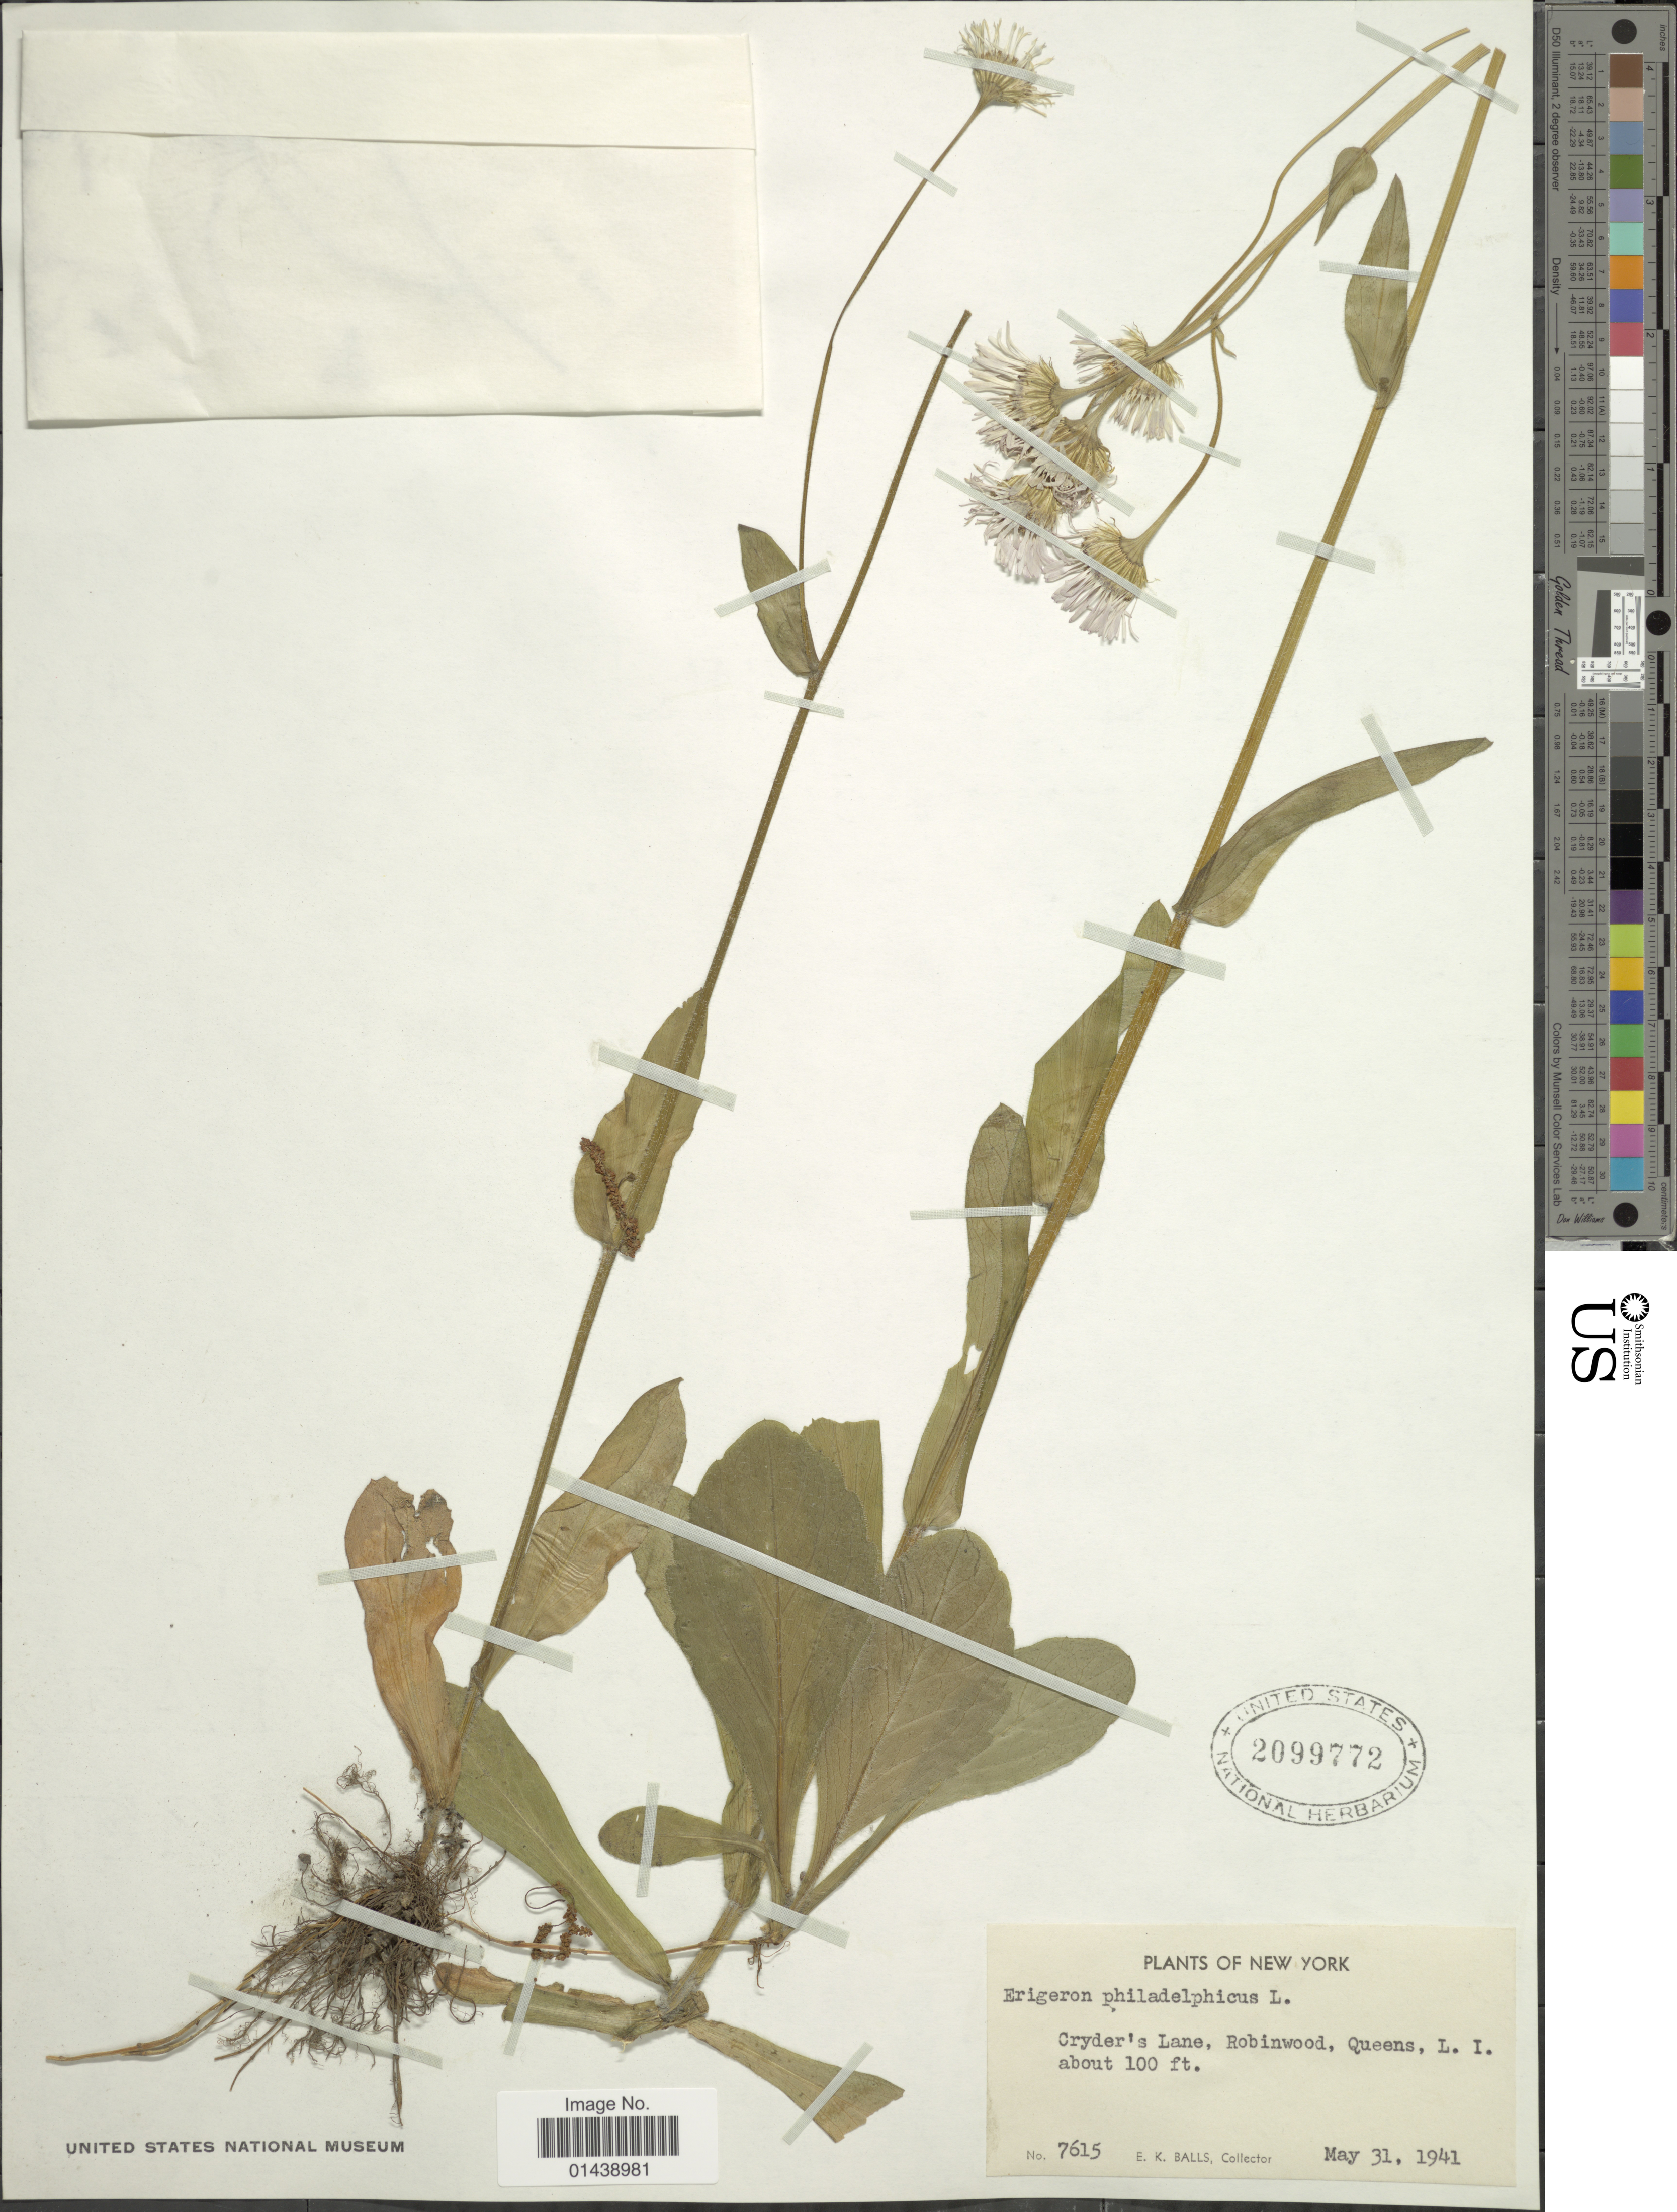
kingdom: Plantae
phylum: Tracheophyta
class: Magnoliopsida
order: Asterales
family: Asteraceae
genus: Erigeron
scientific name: Erigeron philadelphicus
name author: L.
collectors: E. K. Balls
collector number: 7615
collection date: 1941-05-31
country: United States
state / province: New York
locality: Cryder's Lane, Robinwood, Gueens, L. I.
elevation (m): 30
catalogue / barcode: US 2099772